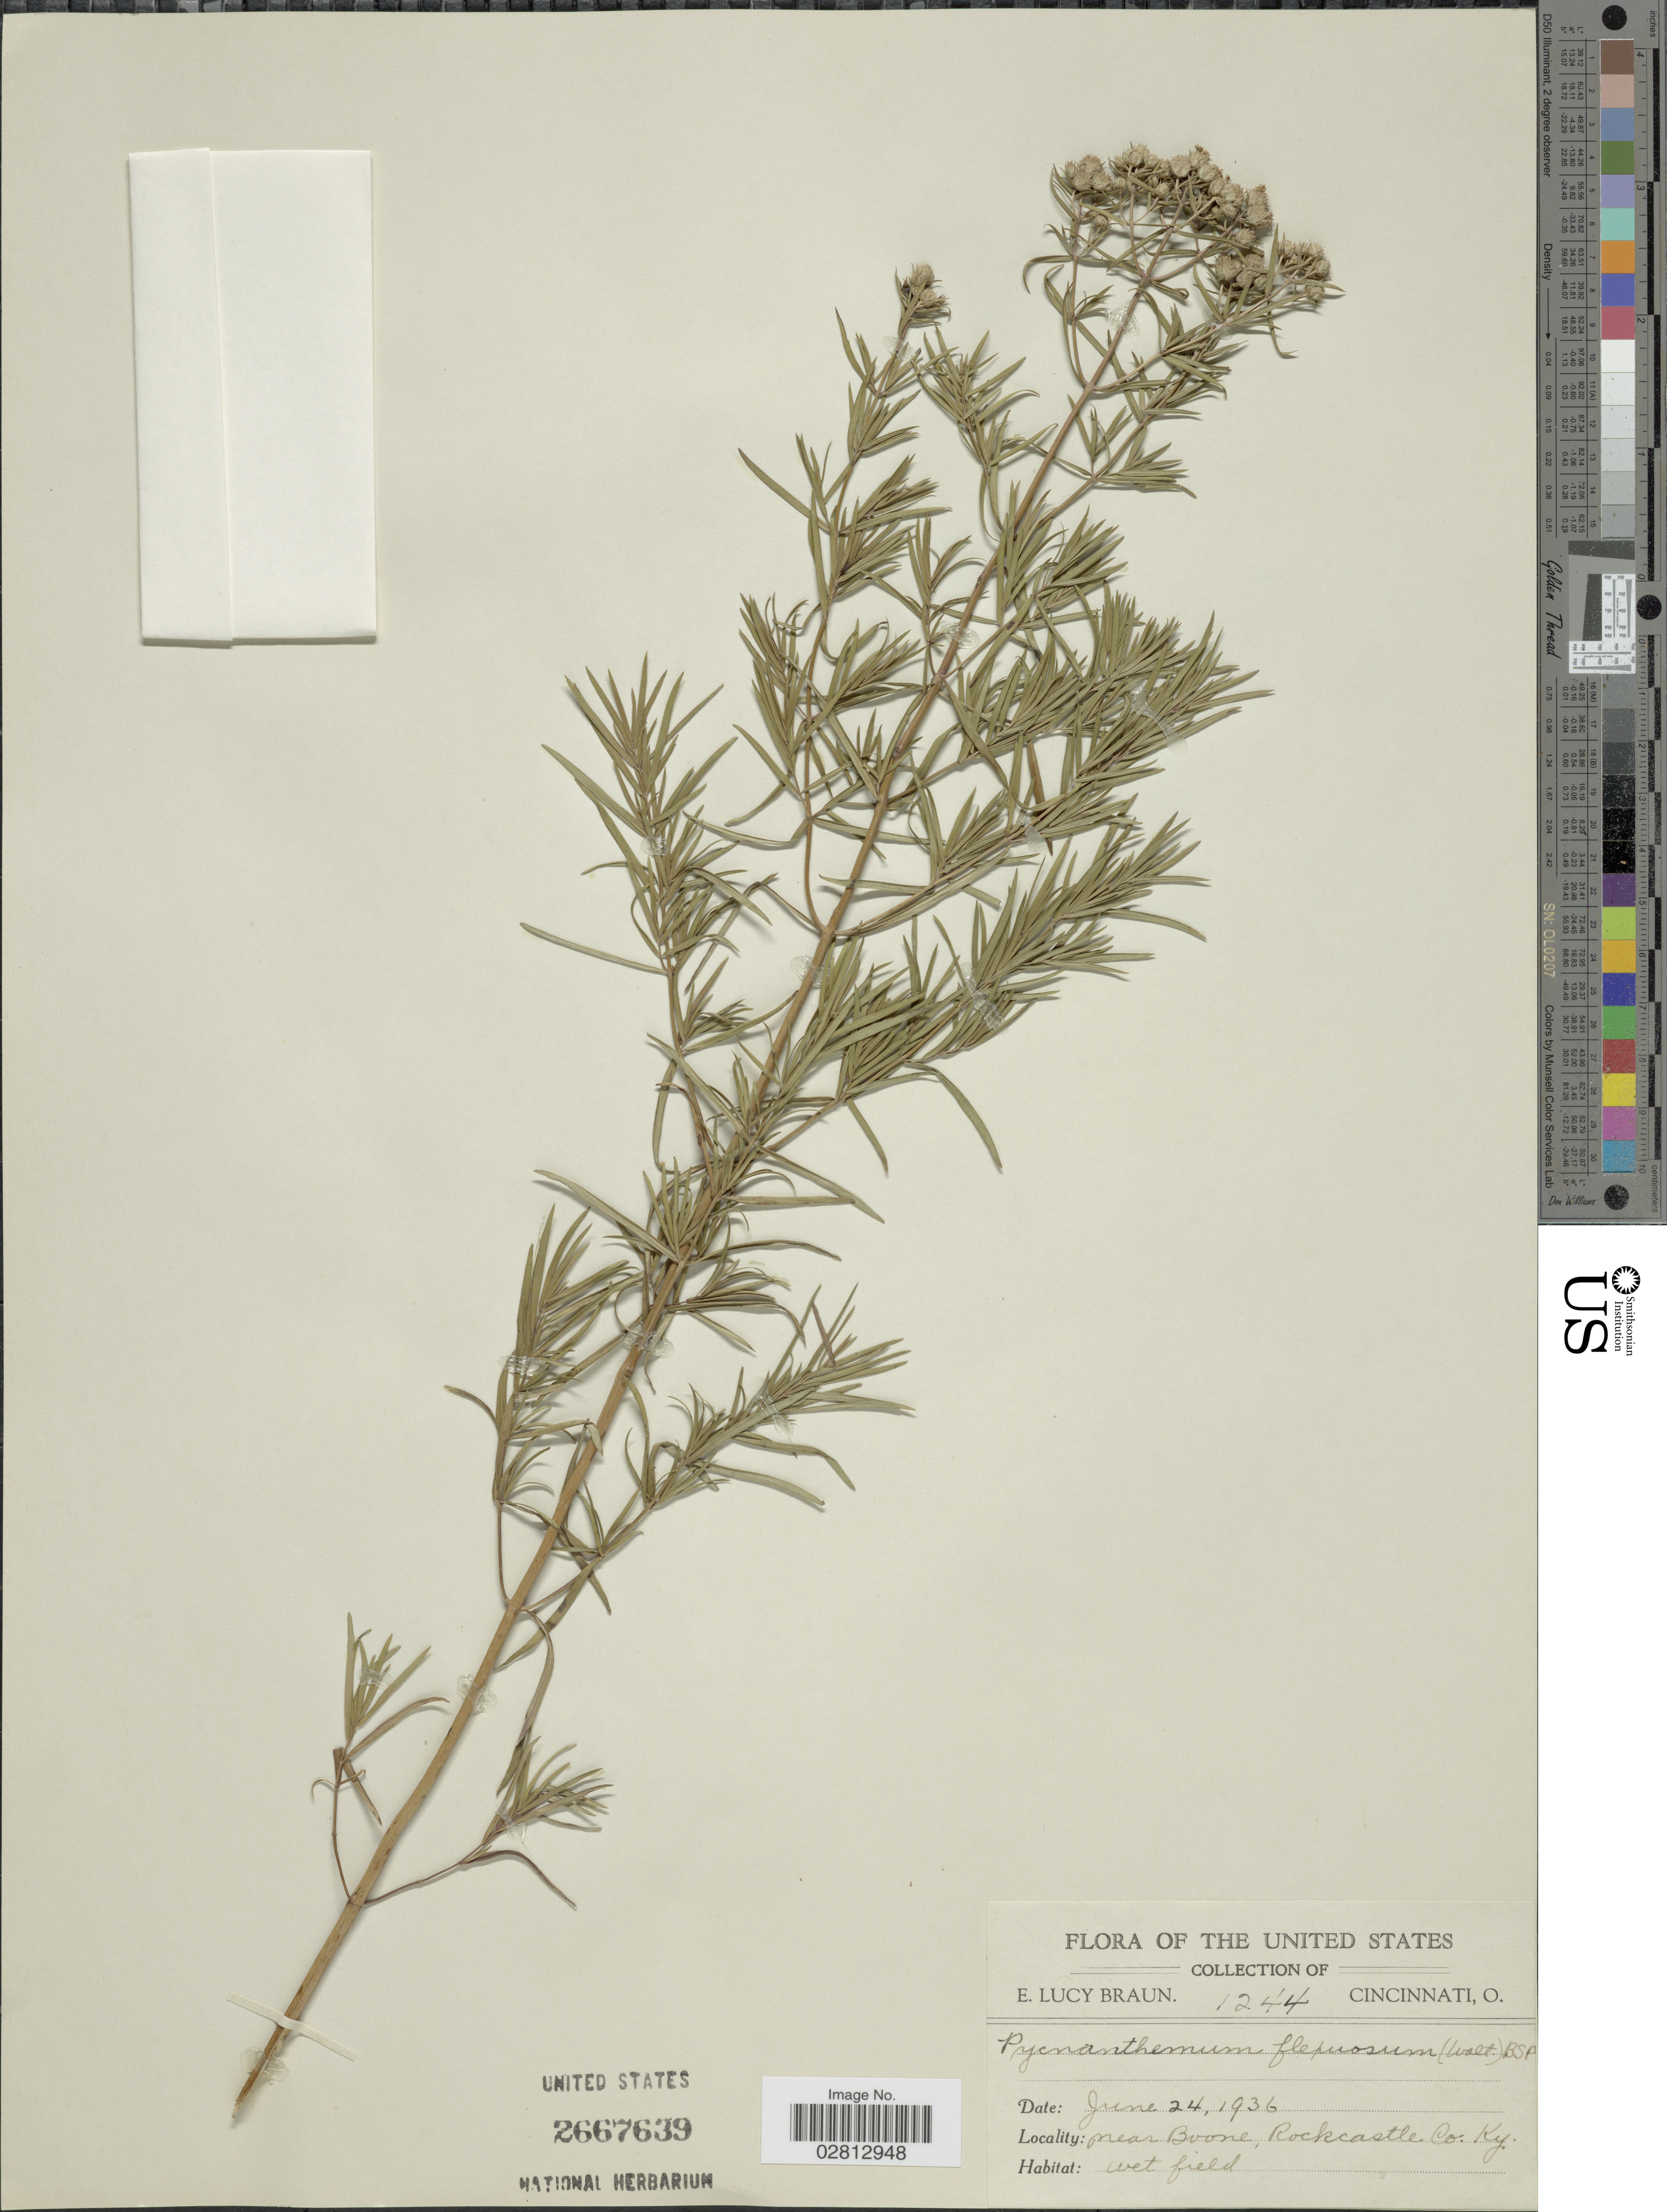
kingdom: Plantae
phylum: Tracheophyta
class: Magnoliopsida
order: Lamiales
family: Lamiaceae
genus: Pycnanthemum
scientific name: Pycnanthemum tenuifolium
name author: Schrad.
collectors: E. L. Braun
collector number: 1244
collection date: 1936-06-24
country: United States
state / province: Kentucky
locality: Near Boone, Rockcastle Co.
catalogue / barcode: US 2667639